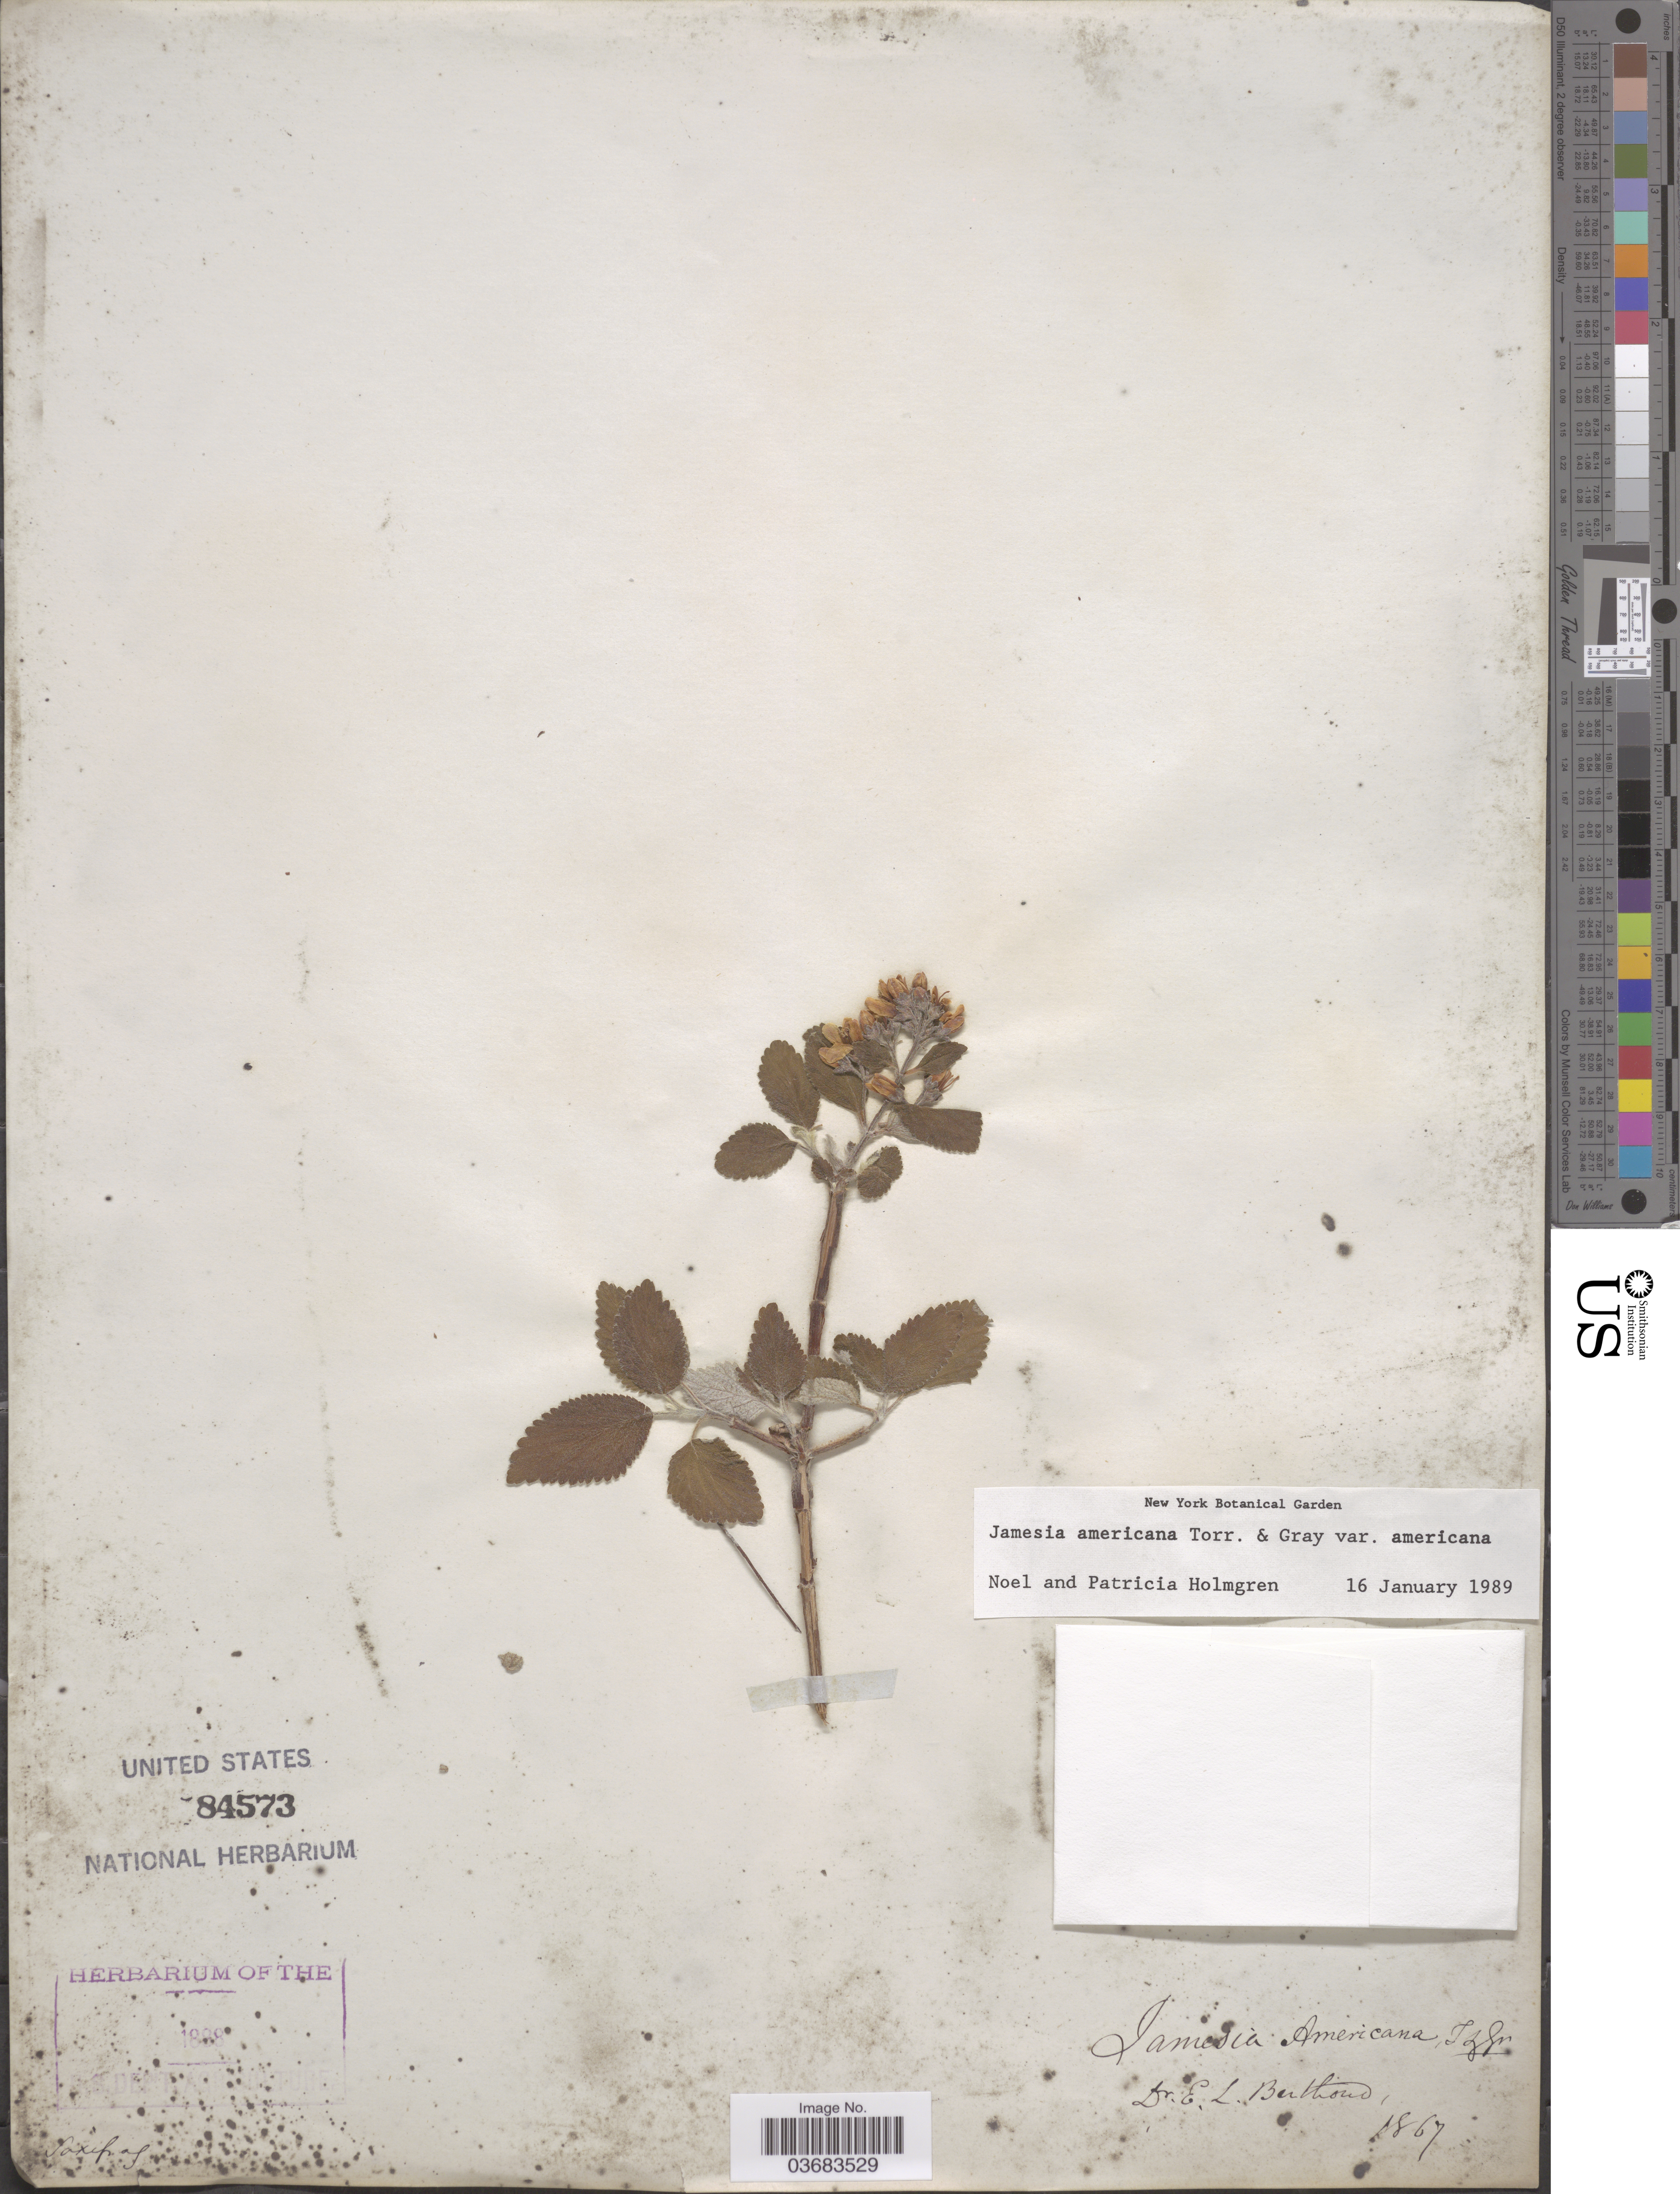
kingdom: Plantae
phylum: Tracheophyta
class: Magnoliopsida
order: Cornales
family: Hydrangeaceae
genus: Edwinia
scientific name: Edwinia americana var. americana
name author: (Torr. & A. Gray) A. Heller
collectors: E. Berthoud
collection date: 1867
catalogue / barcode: US 84573